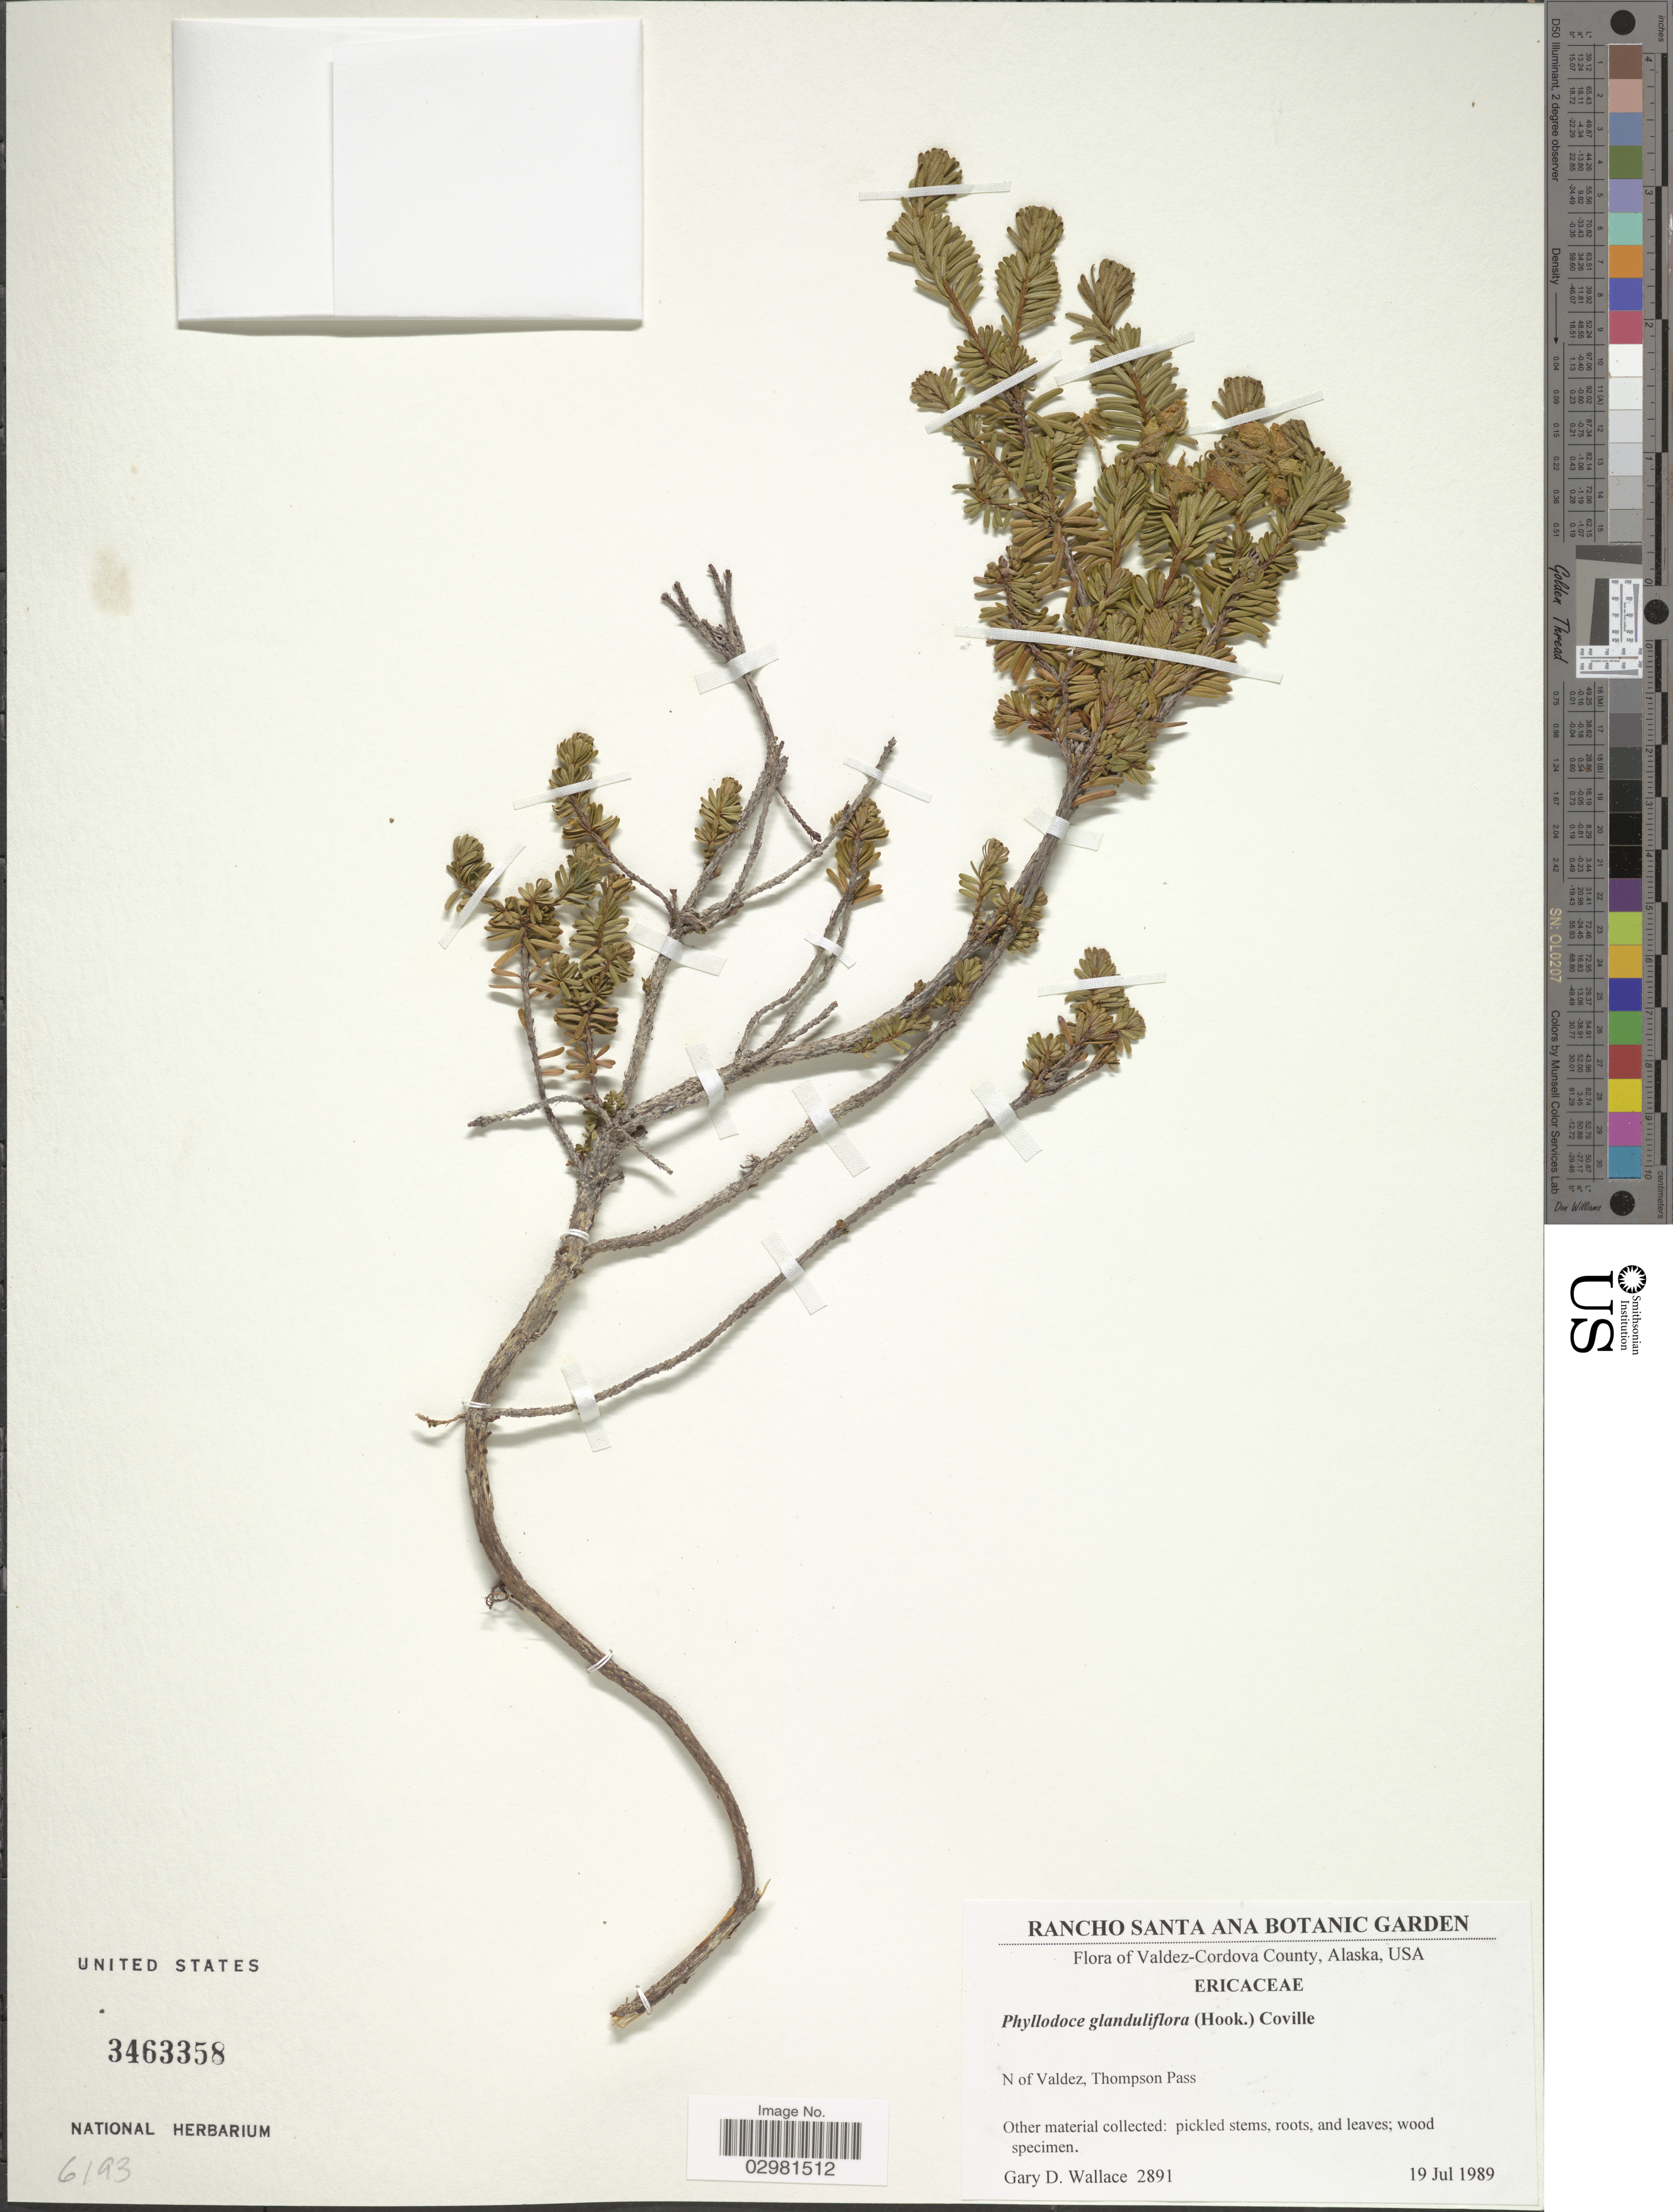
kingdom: Plantae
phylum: Tracheophyta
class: Magnoliopsida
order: Ericales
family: Ericaceae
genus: Phyllodoce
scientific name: Phyllodoce glanduliflora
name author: (Hook.) Coville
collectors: G. D. Wallace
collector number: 2891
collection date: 1989-07-19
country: United States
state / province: Alaska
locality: Valdez-Cordova County, N of Valdez, Thompson Pass.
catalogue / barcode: US 3463358